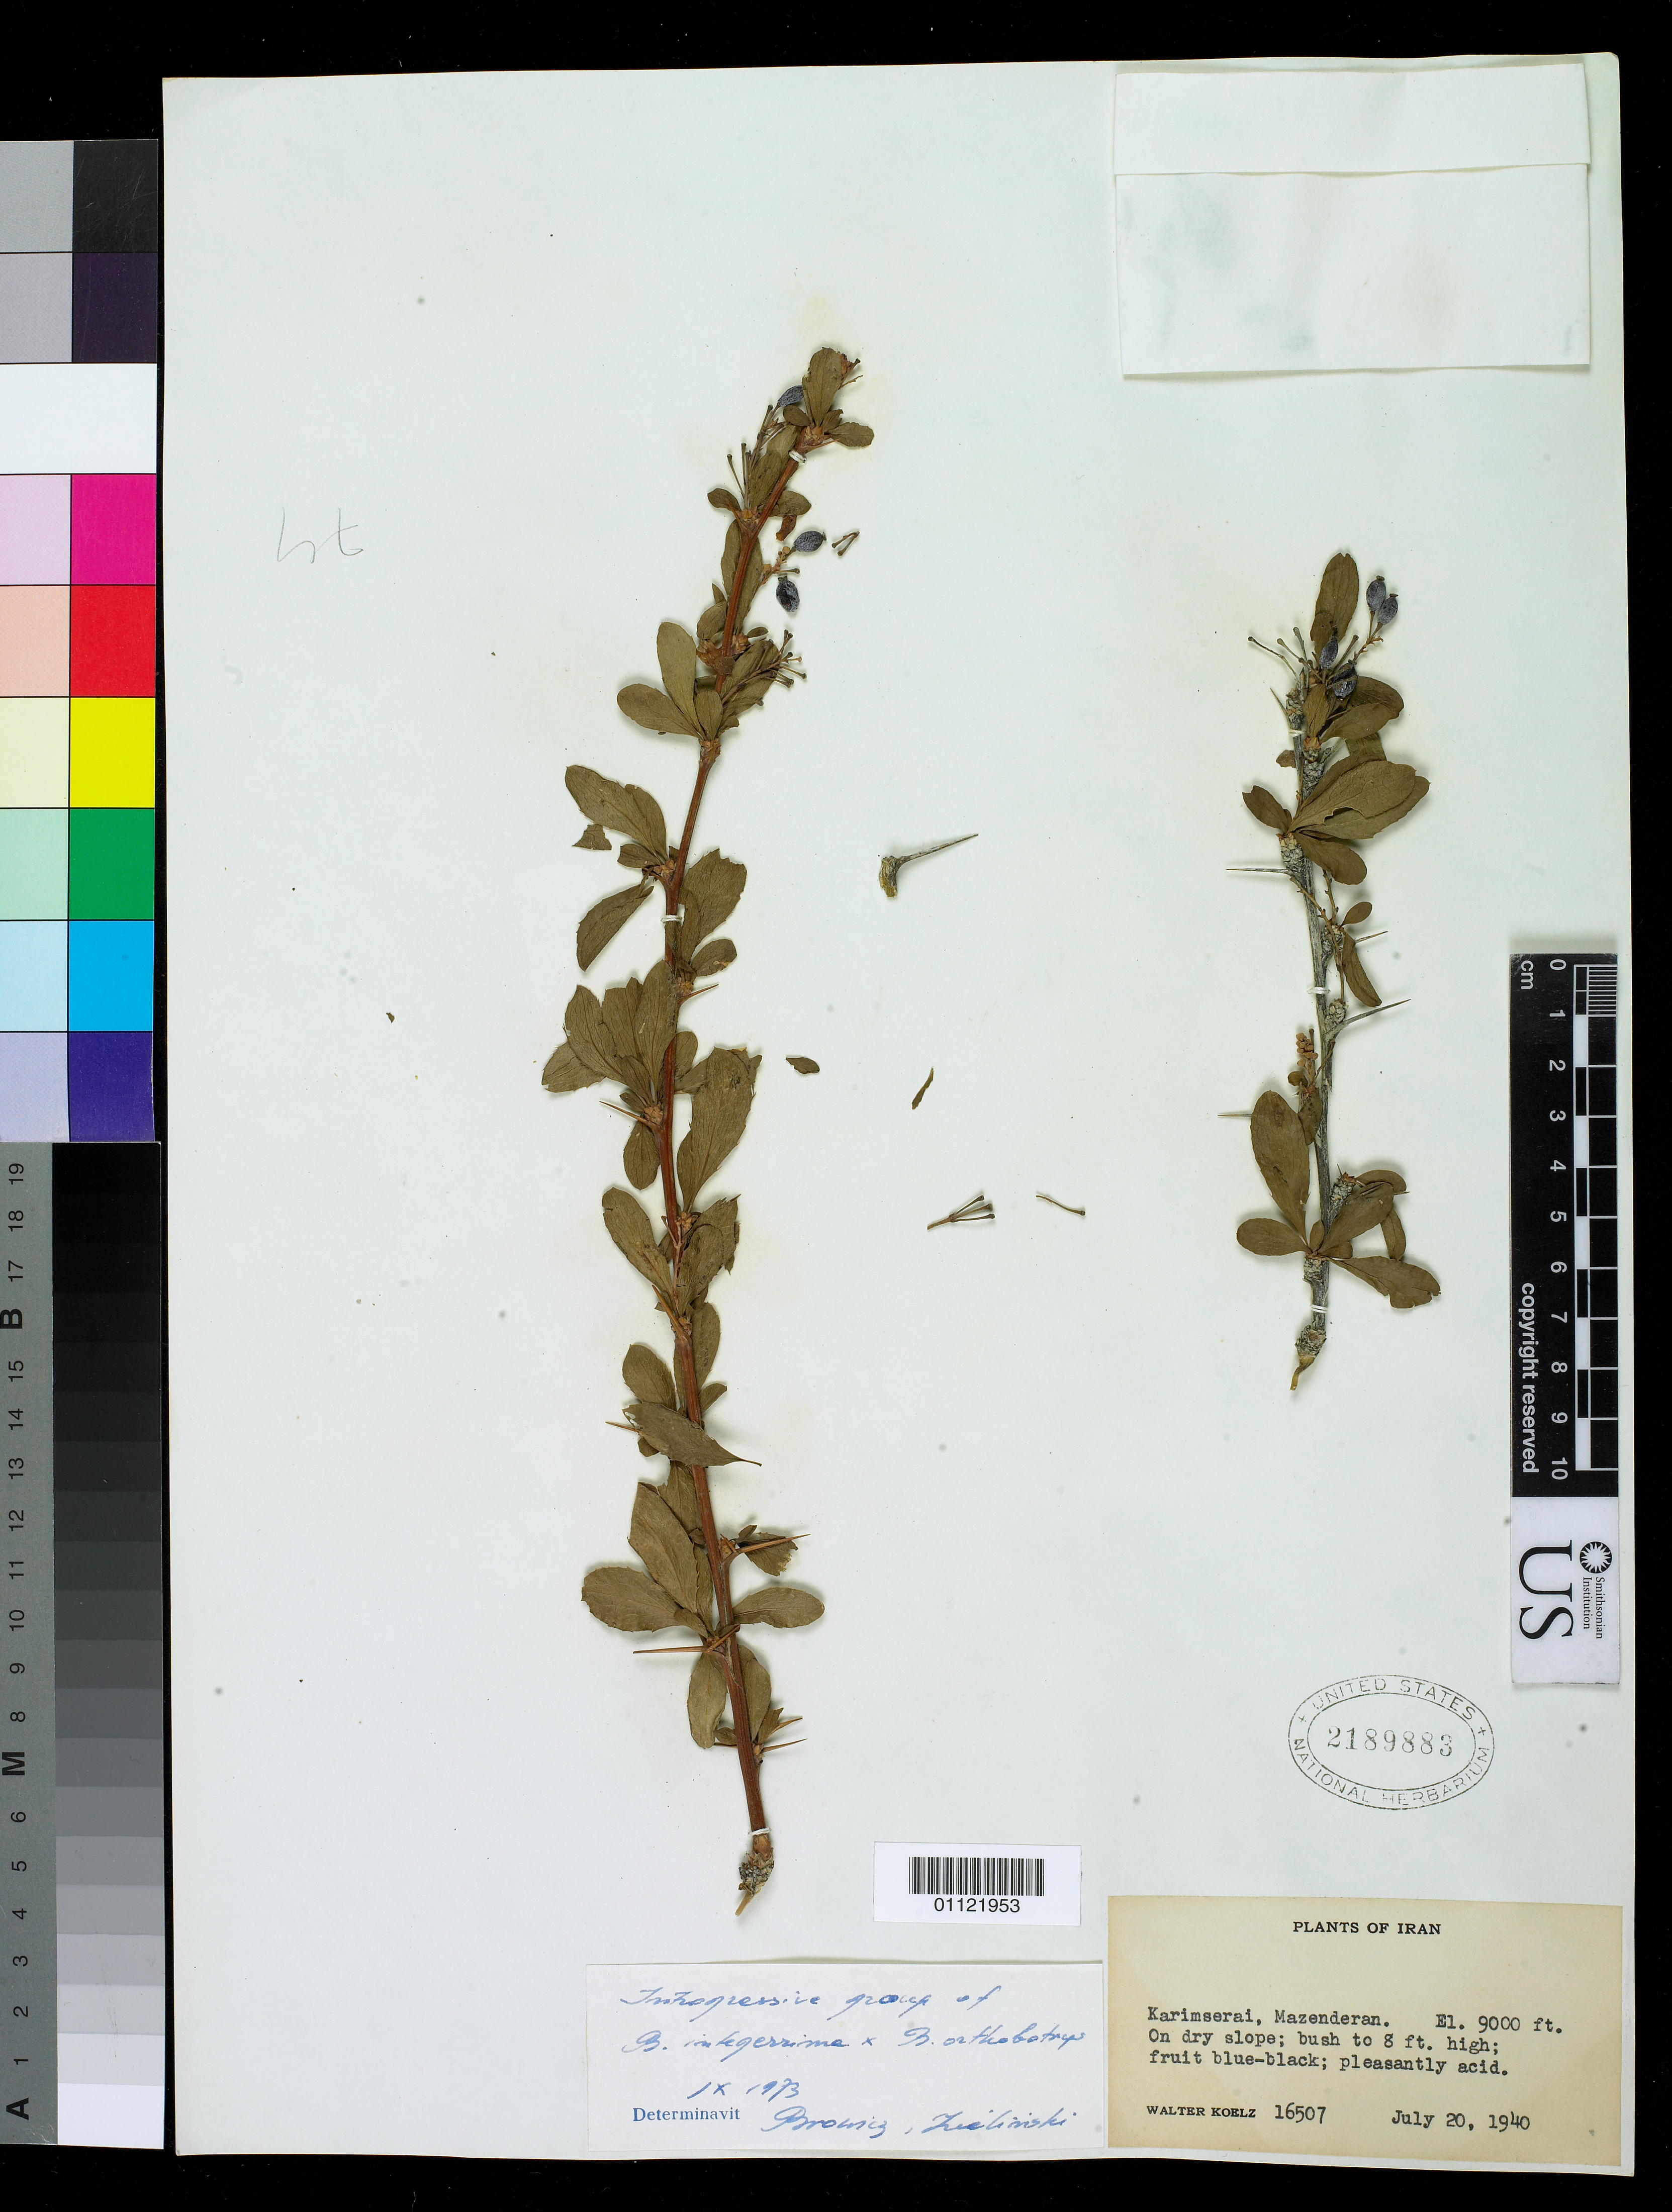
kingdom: Plantae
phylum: Tracheophyta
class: Magnoliopsida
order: Ranunculales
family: Berberidaceae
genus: Berberis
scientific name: Berberis integerrima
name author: Bunge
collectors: W. N. Koelz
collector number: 16507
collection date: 1940-07-20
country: Iran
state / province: Mazandaran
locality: Karimserai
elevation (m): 2743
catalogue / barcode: US 2189883